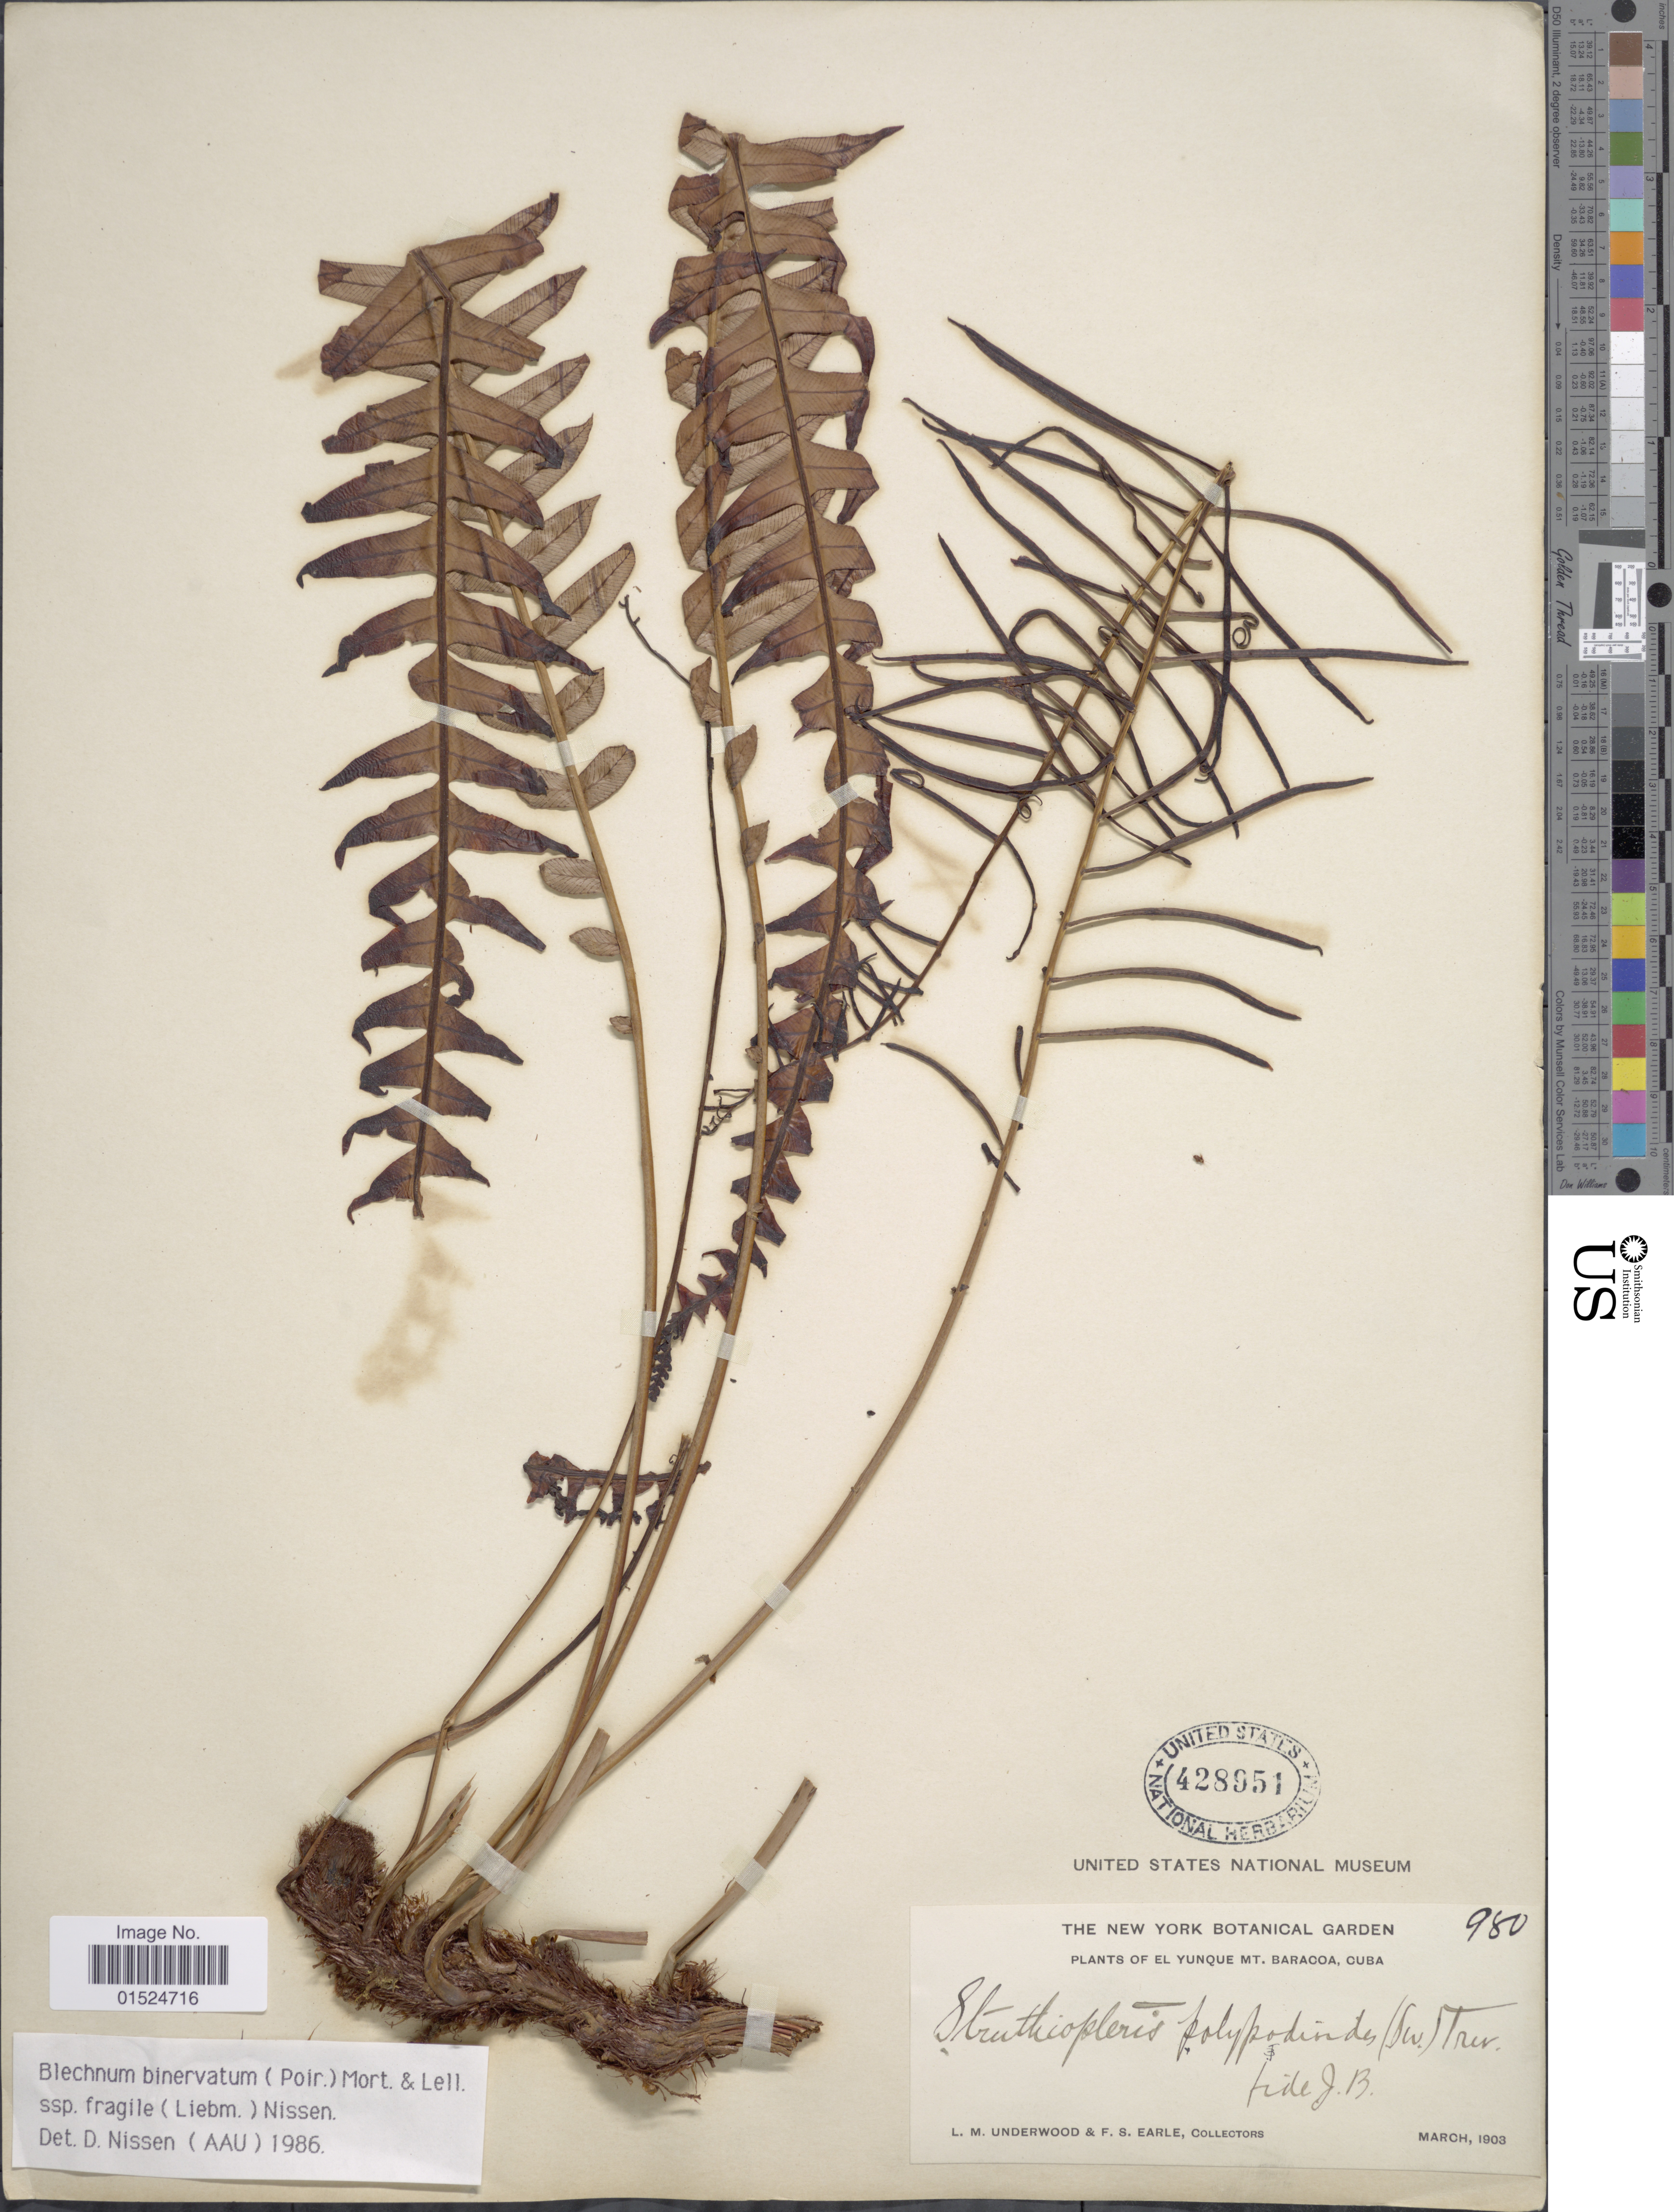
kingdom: Plantae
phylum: Tracheophyta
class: Polypodiopsida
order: Polypodiales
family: Blechnaceae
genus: Blechnum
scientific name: Blechnum fragile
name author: (Liebm.) C.V. Morton & Lellinger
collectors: L. M. Underwood & F. S. Earle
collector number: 980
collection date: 1903-03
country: Cuba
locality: El Yunque Mt. Baracoa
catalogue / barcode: US 428951